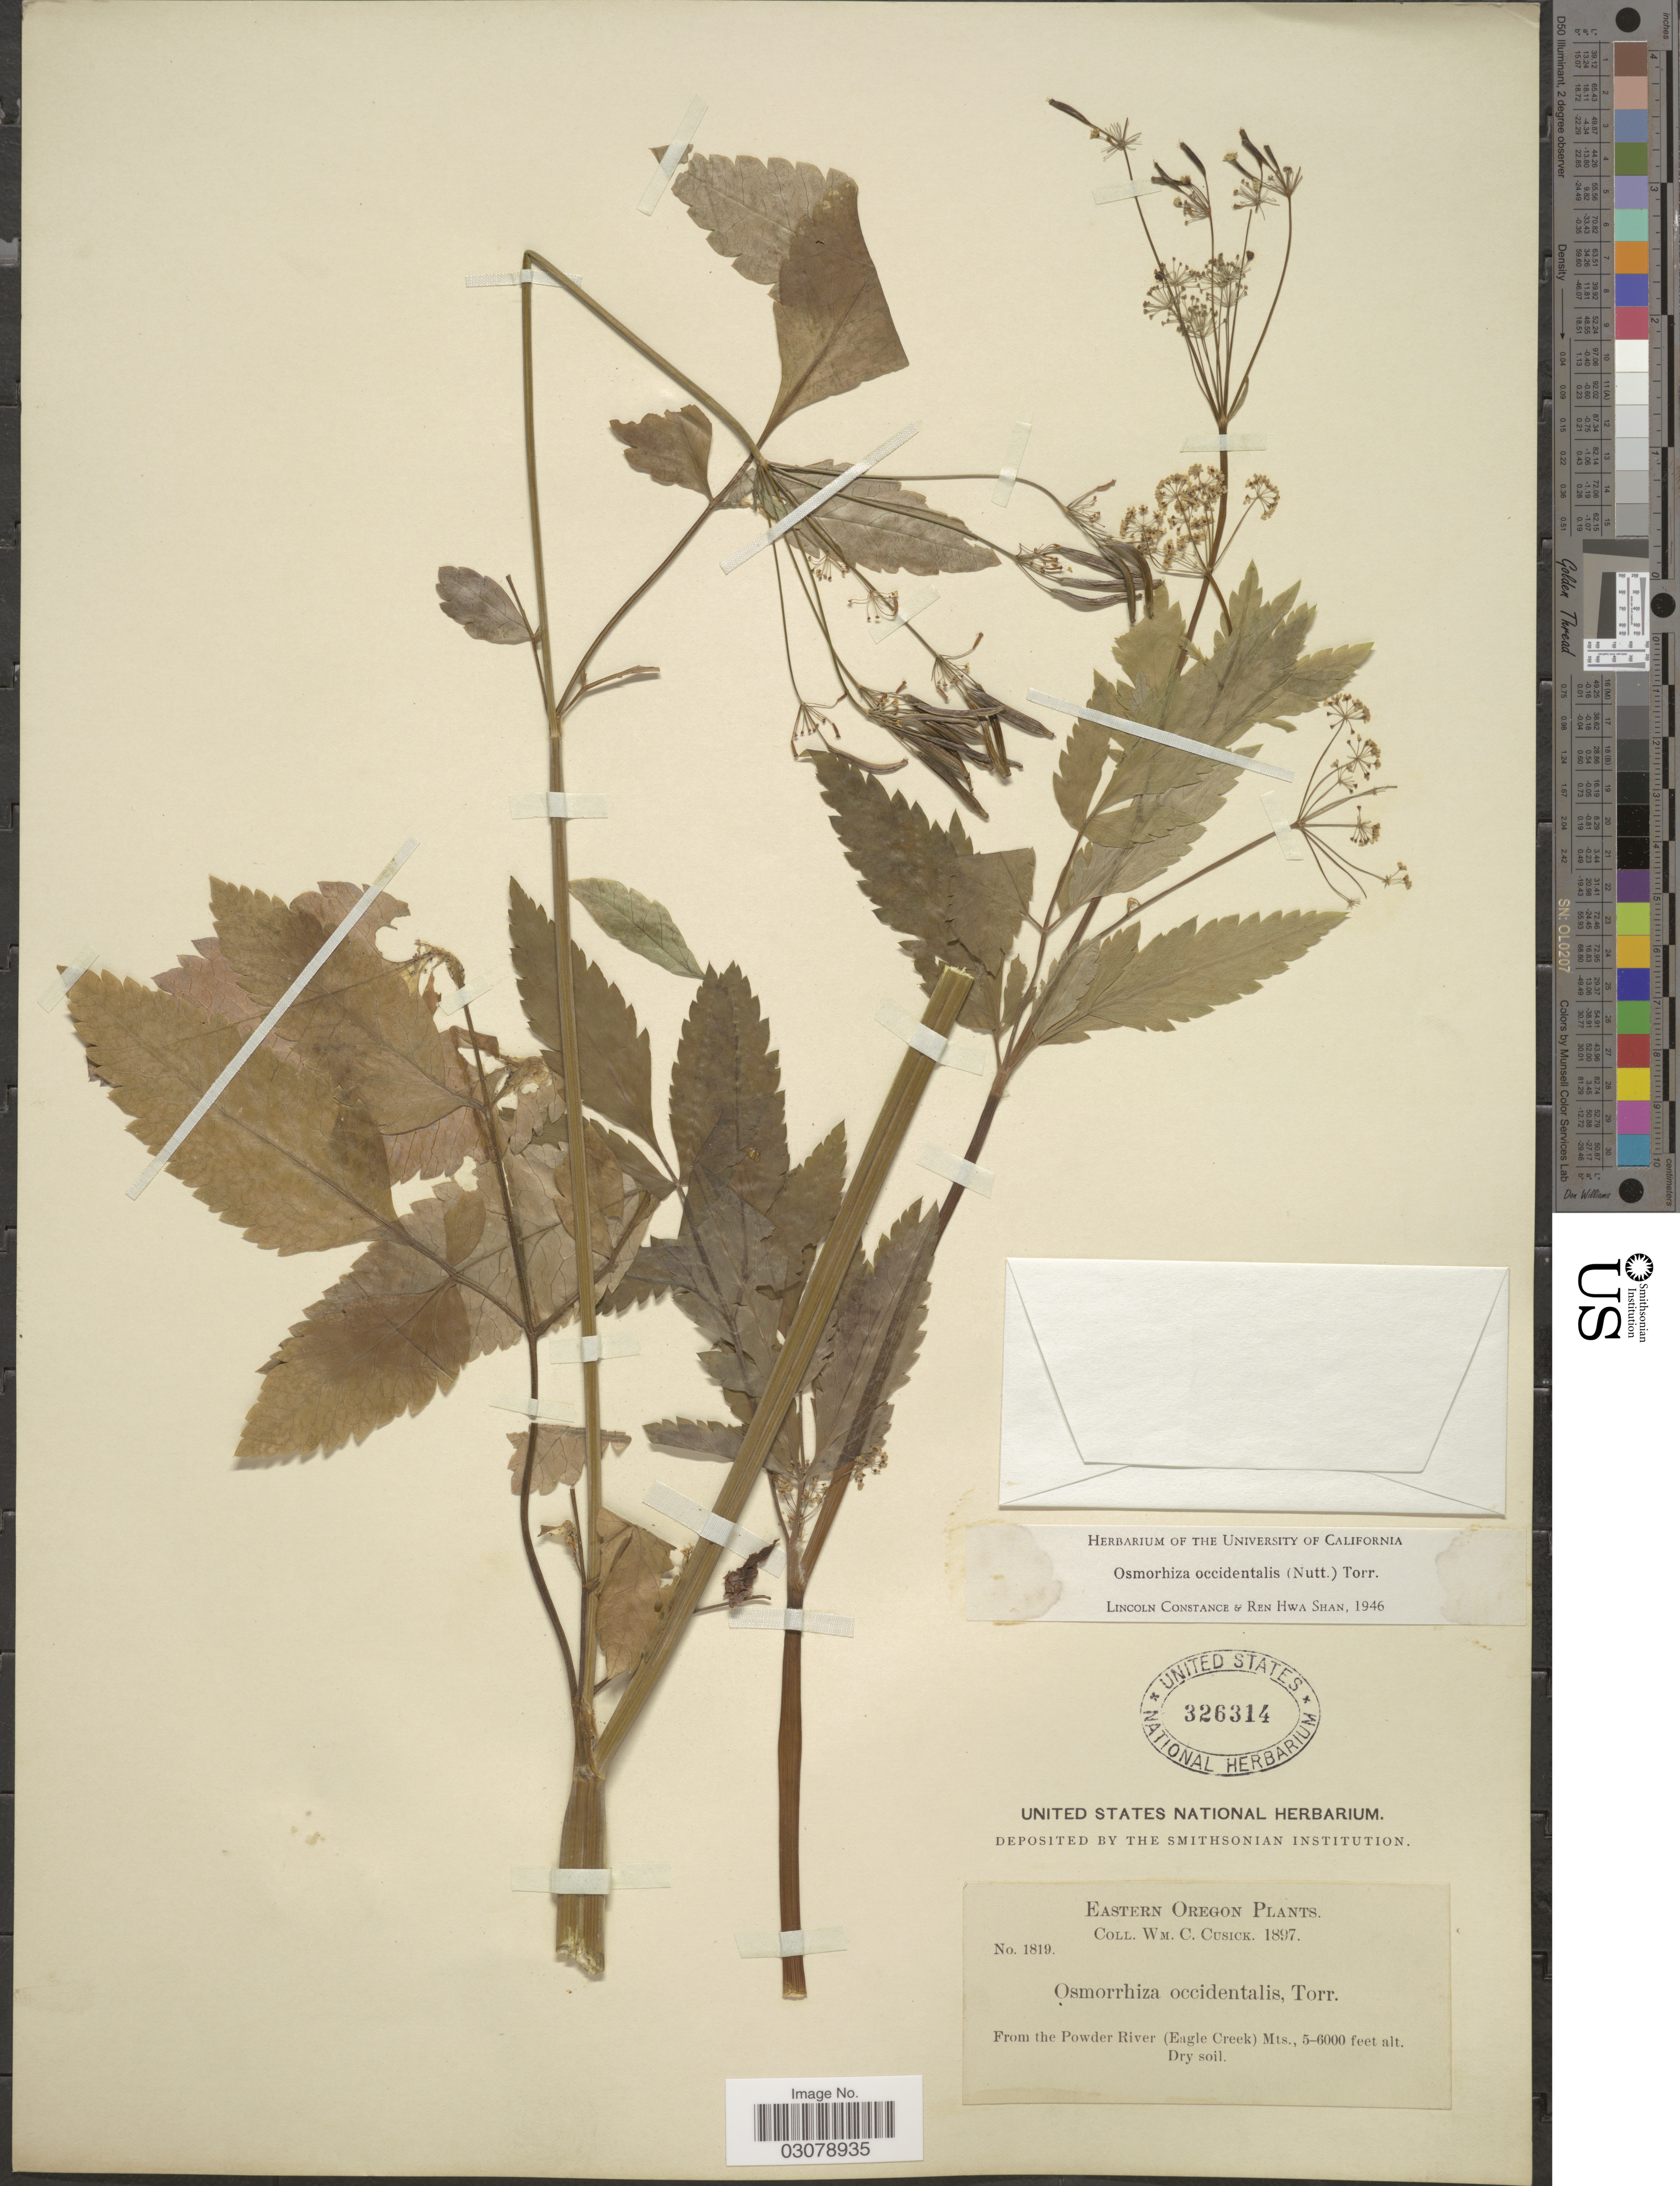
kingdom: Plantae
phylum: Tracheophyta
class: Magnoliopsida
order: Apiales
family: Apiaceae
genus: Osmorhiza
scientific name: Osmorhiza occidentalis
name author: (Nutt.) Torr.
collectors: W. C. Cusick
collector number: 1819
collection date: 1897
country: United States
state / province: Oregon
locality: Eastern Oregon, From the Powder River (Eagle Creek) Mts.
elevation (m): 1524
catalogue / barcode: US 326314